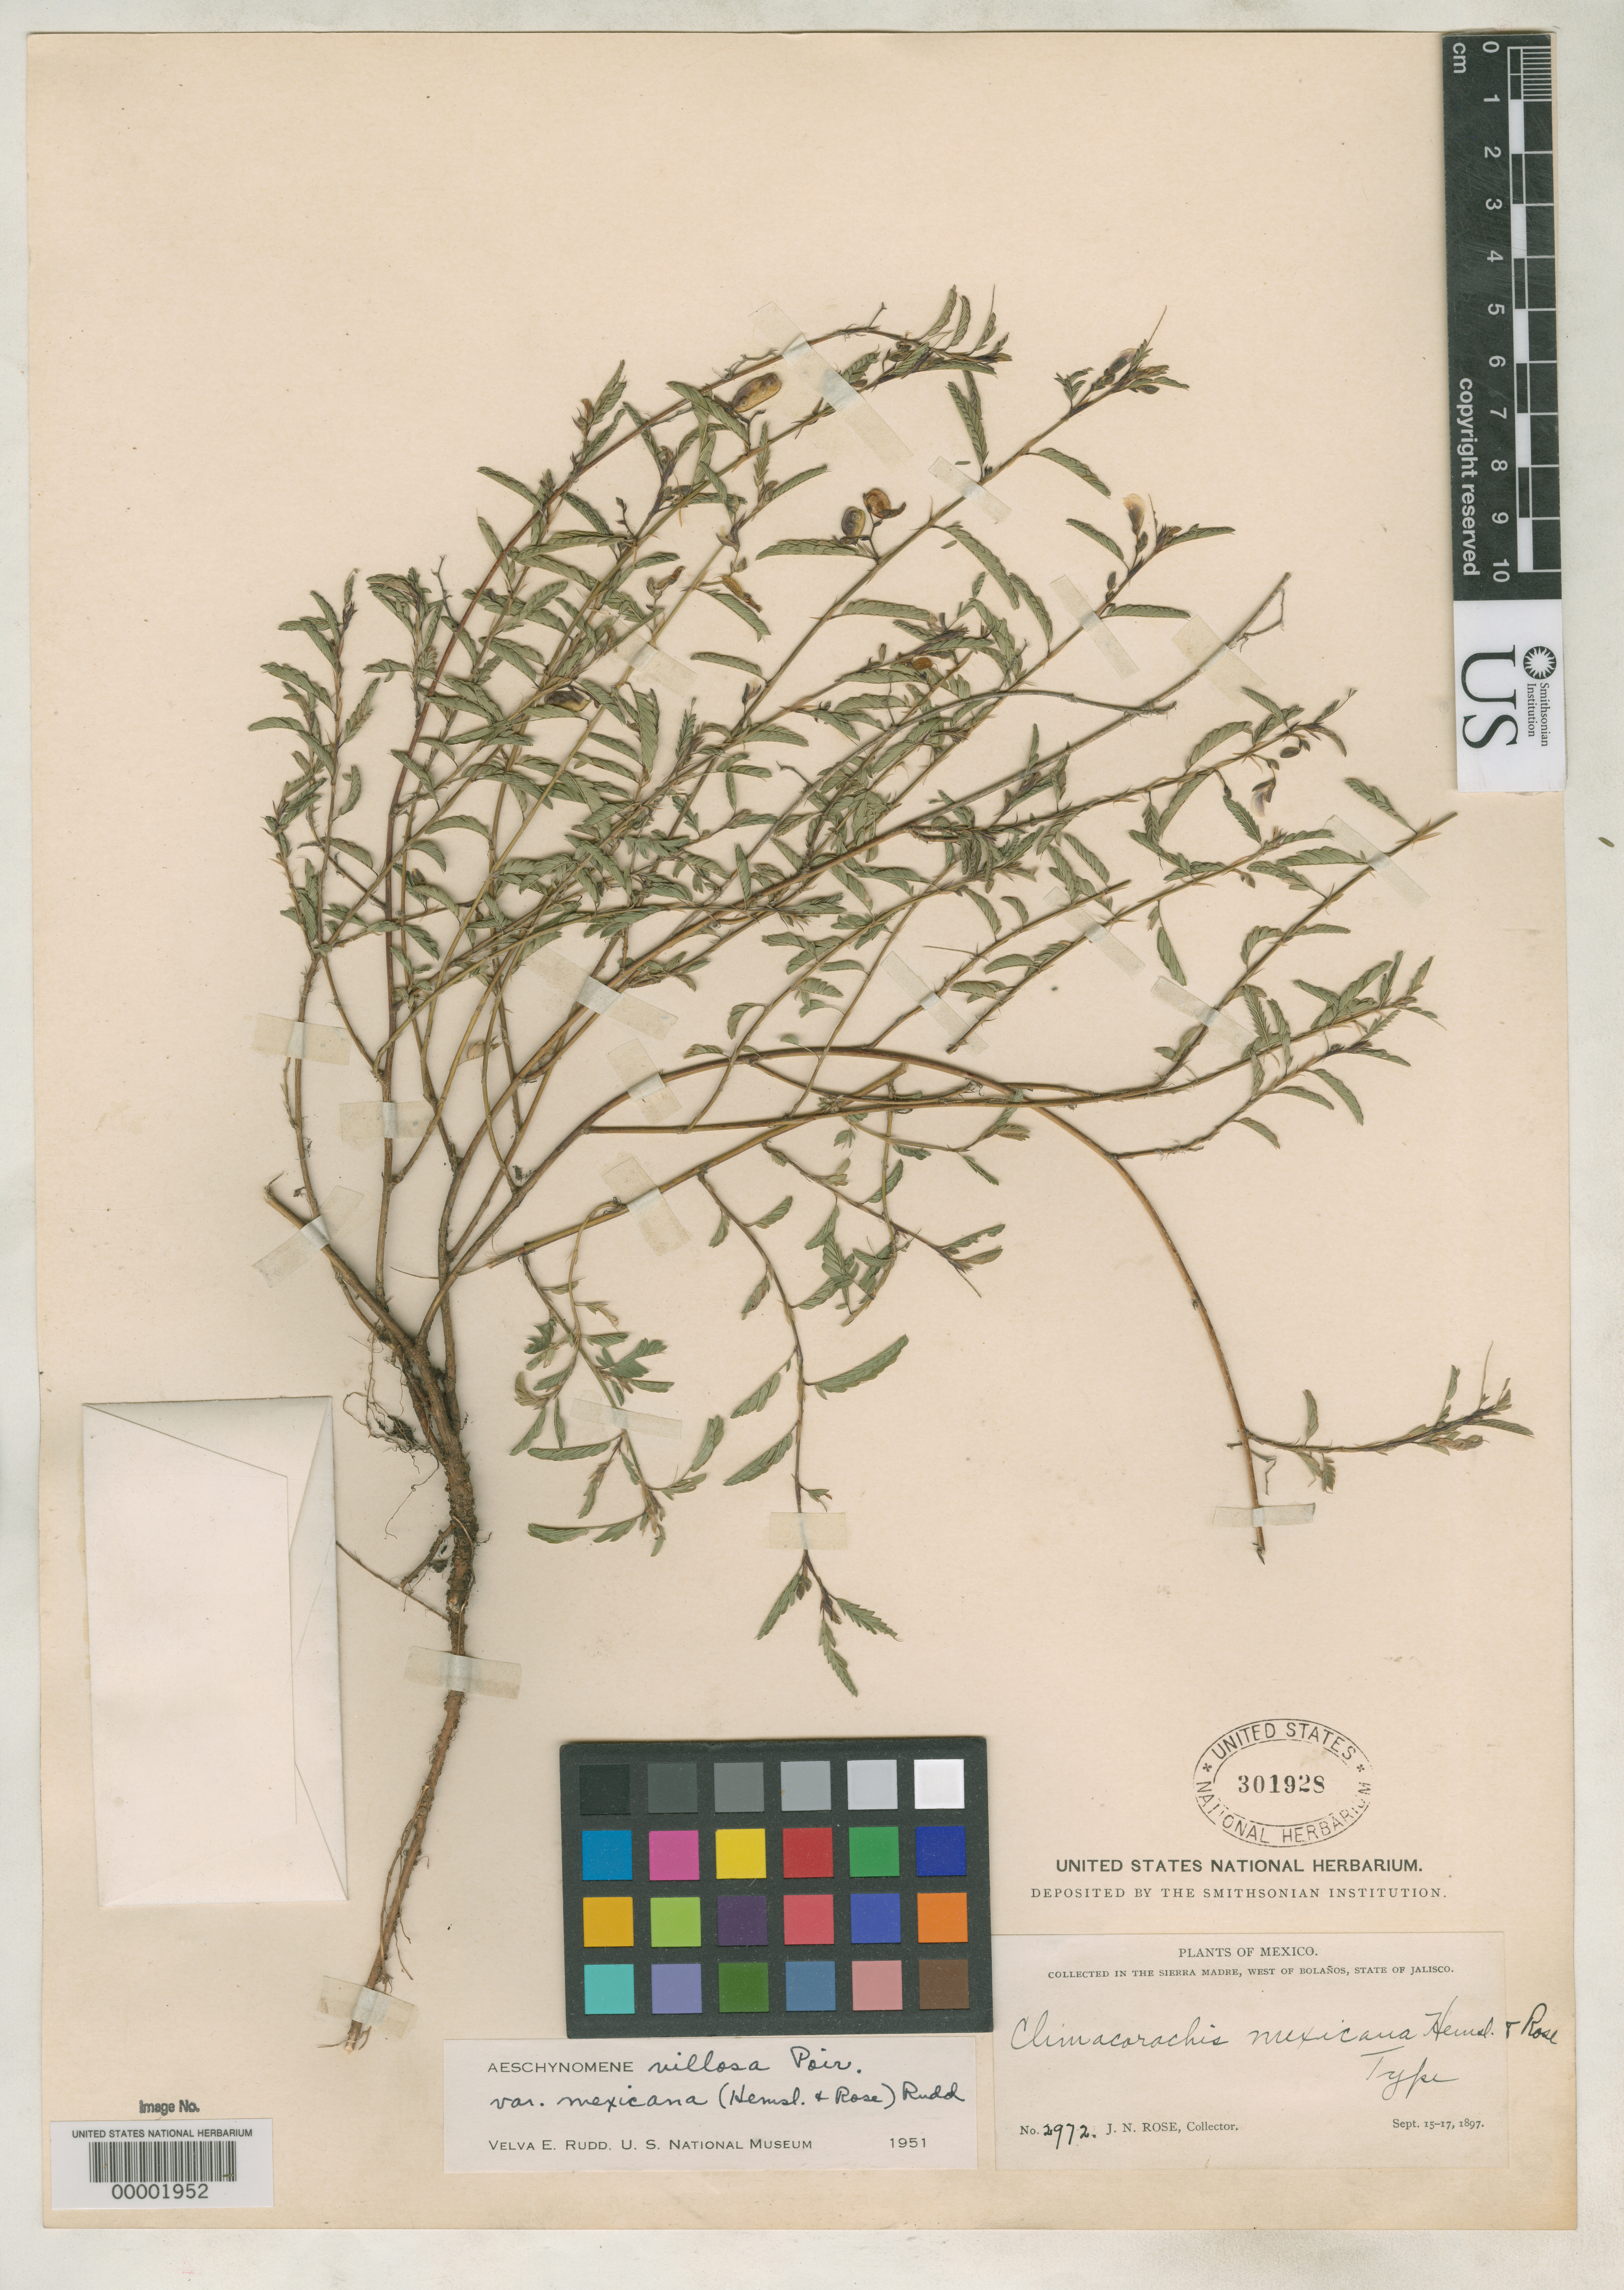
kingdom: Plantae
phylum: Tracheophyta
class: Magnoliopsida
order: Fabales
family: Fabaceae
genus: Climacorachis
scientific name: Climacorachis mexicana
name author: Hemsl. & Rose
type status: Holotype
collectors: J. N. Rose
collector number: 2972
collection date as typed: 15 Sep 1897 to 17 Sep 1897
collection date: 1897-09-15/1897-09-17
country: Mexico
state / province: Jalisco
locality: Sierra Madre W of Bolanos.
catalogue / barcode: US 301928